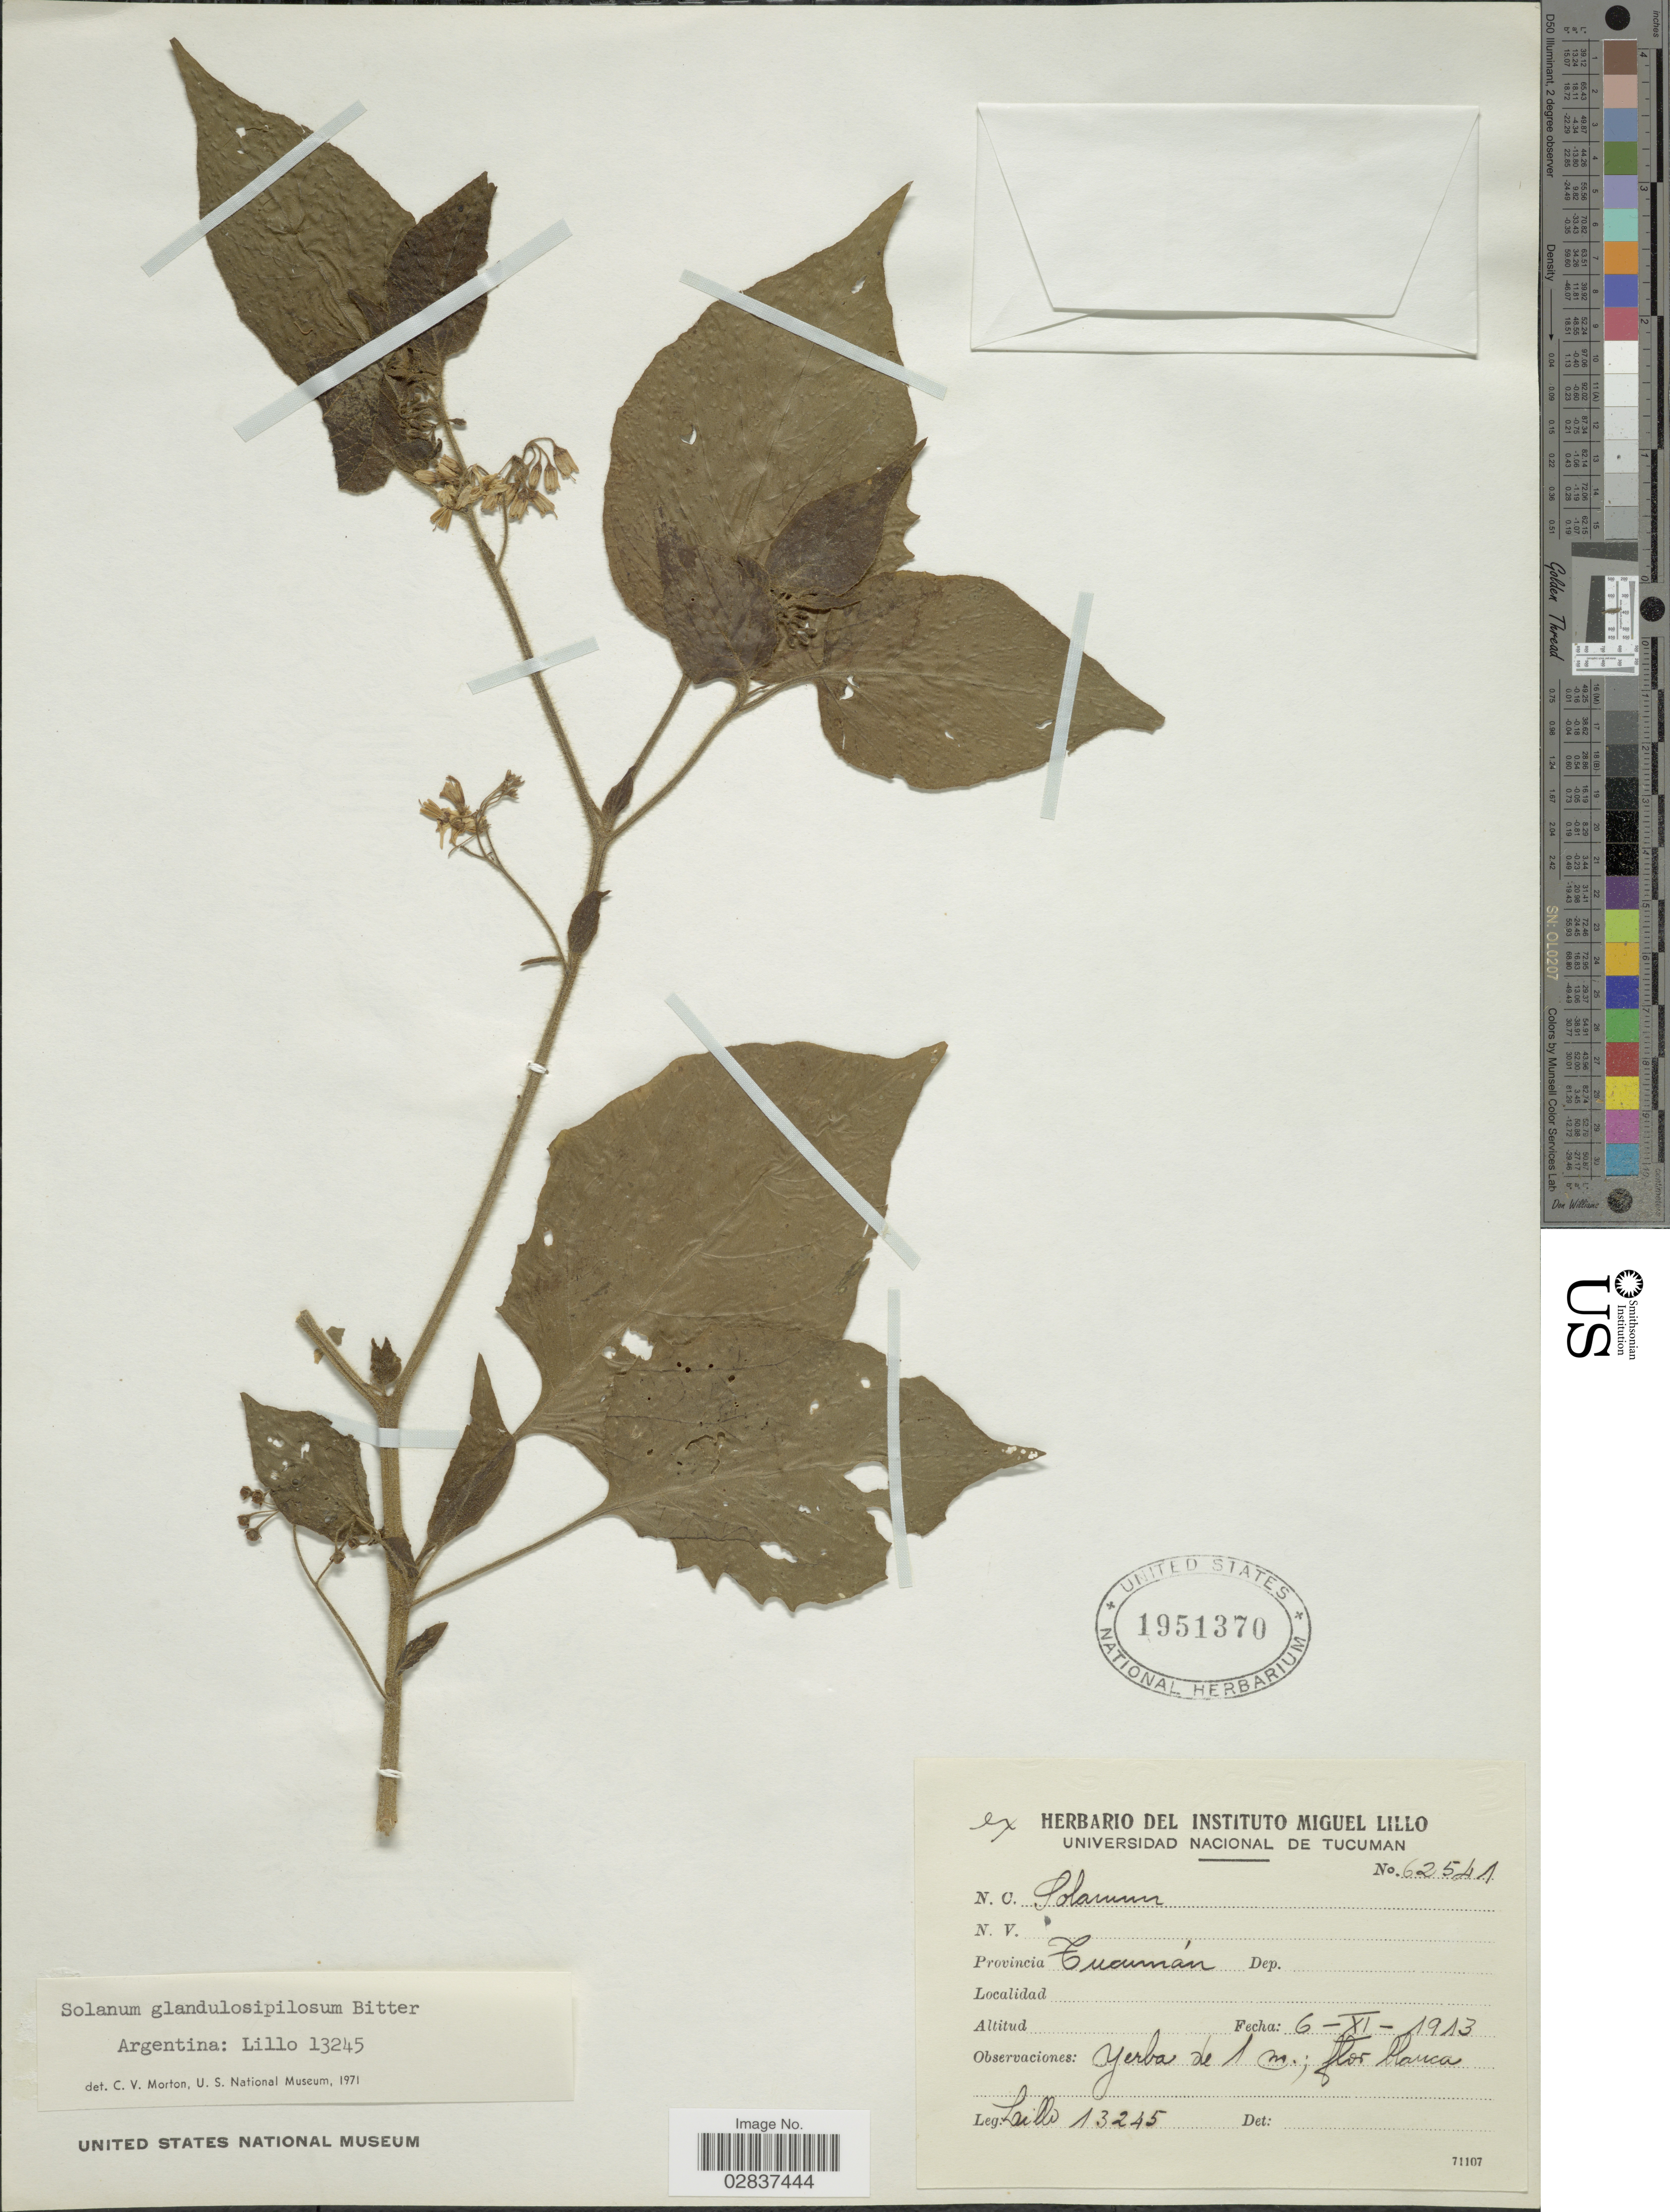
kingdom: Plantae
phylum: Tracheophyta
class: Magnoliopsida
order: Solanales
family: Solanaceae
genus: Solanum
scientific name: Solanum glandulosipilosum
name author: Bitter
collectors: M. Lillo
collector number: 13245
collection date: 1913-11-06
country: Argentina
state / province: Tucuman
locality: Tucumán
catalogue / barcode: US 1951370